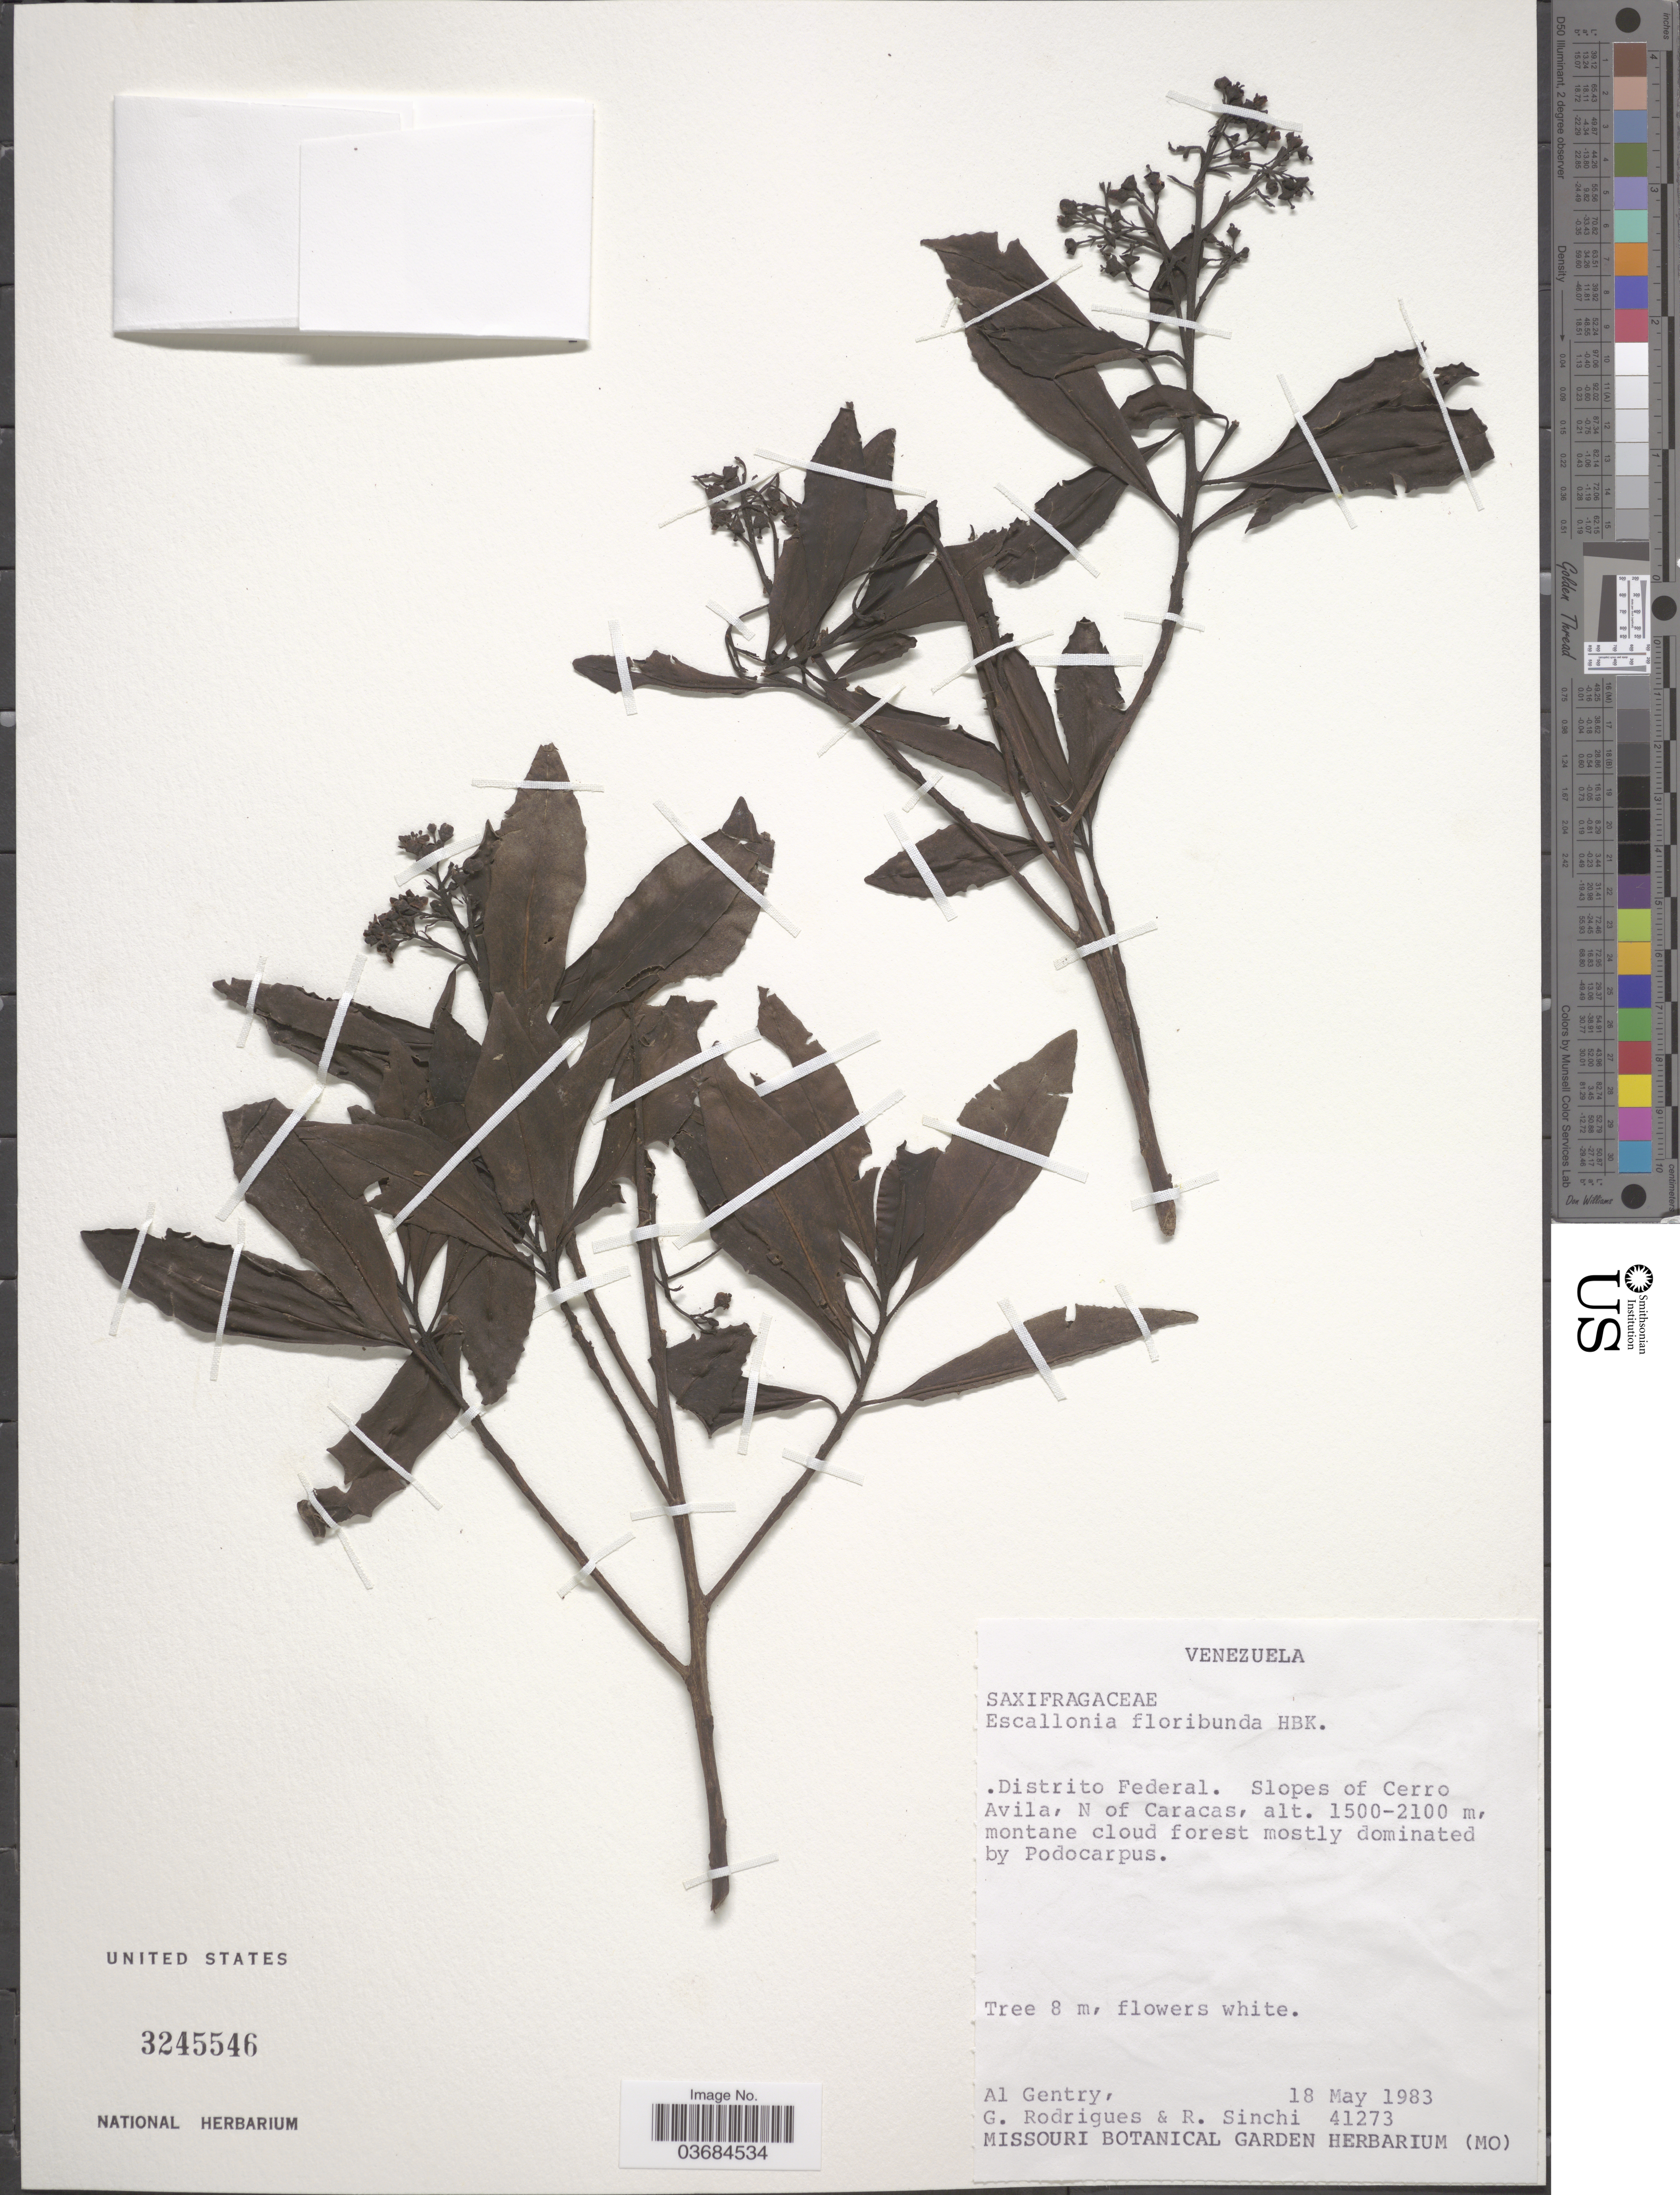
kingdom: Plantae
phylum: Tracheophyta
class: Magnoliopsida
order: Escalloniales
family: Escalloniaceae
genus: Escallonia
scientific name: Escallonia paniculata var. paniculata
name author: (Ruiz & Pav.) Roem. & Schult.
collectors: A. H. Gentry, G. Rodrigues & R. Sinchi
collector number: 41273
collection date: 1983-05-18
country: Venezuela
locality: Distrito Federal. Slopes of Cerro Avila, N of Caracas.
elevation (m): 1500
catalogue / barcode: US 3245546